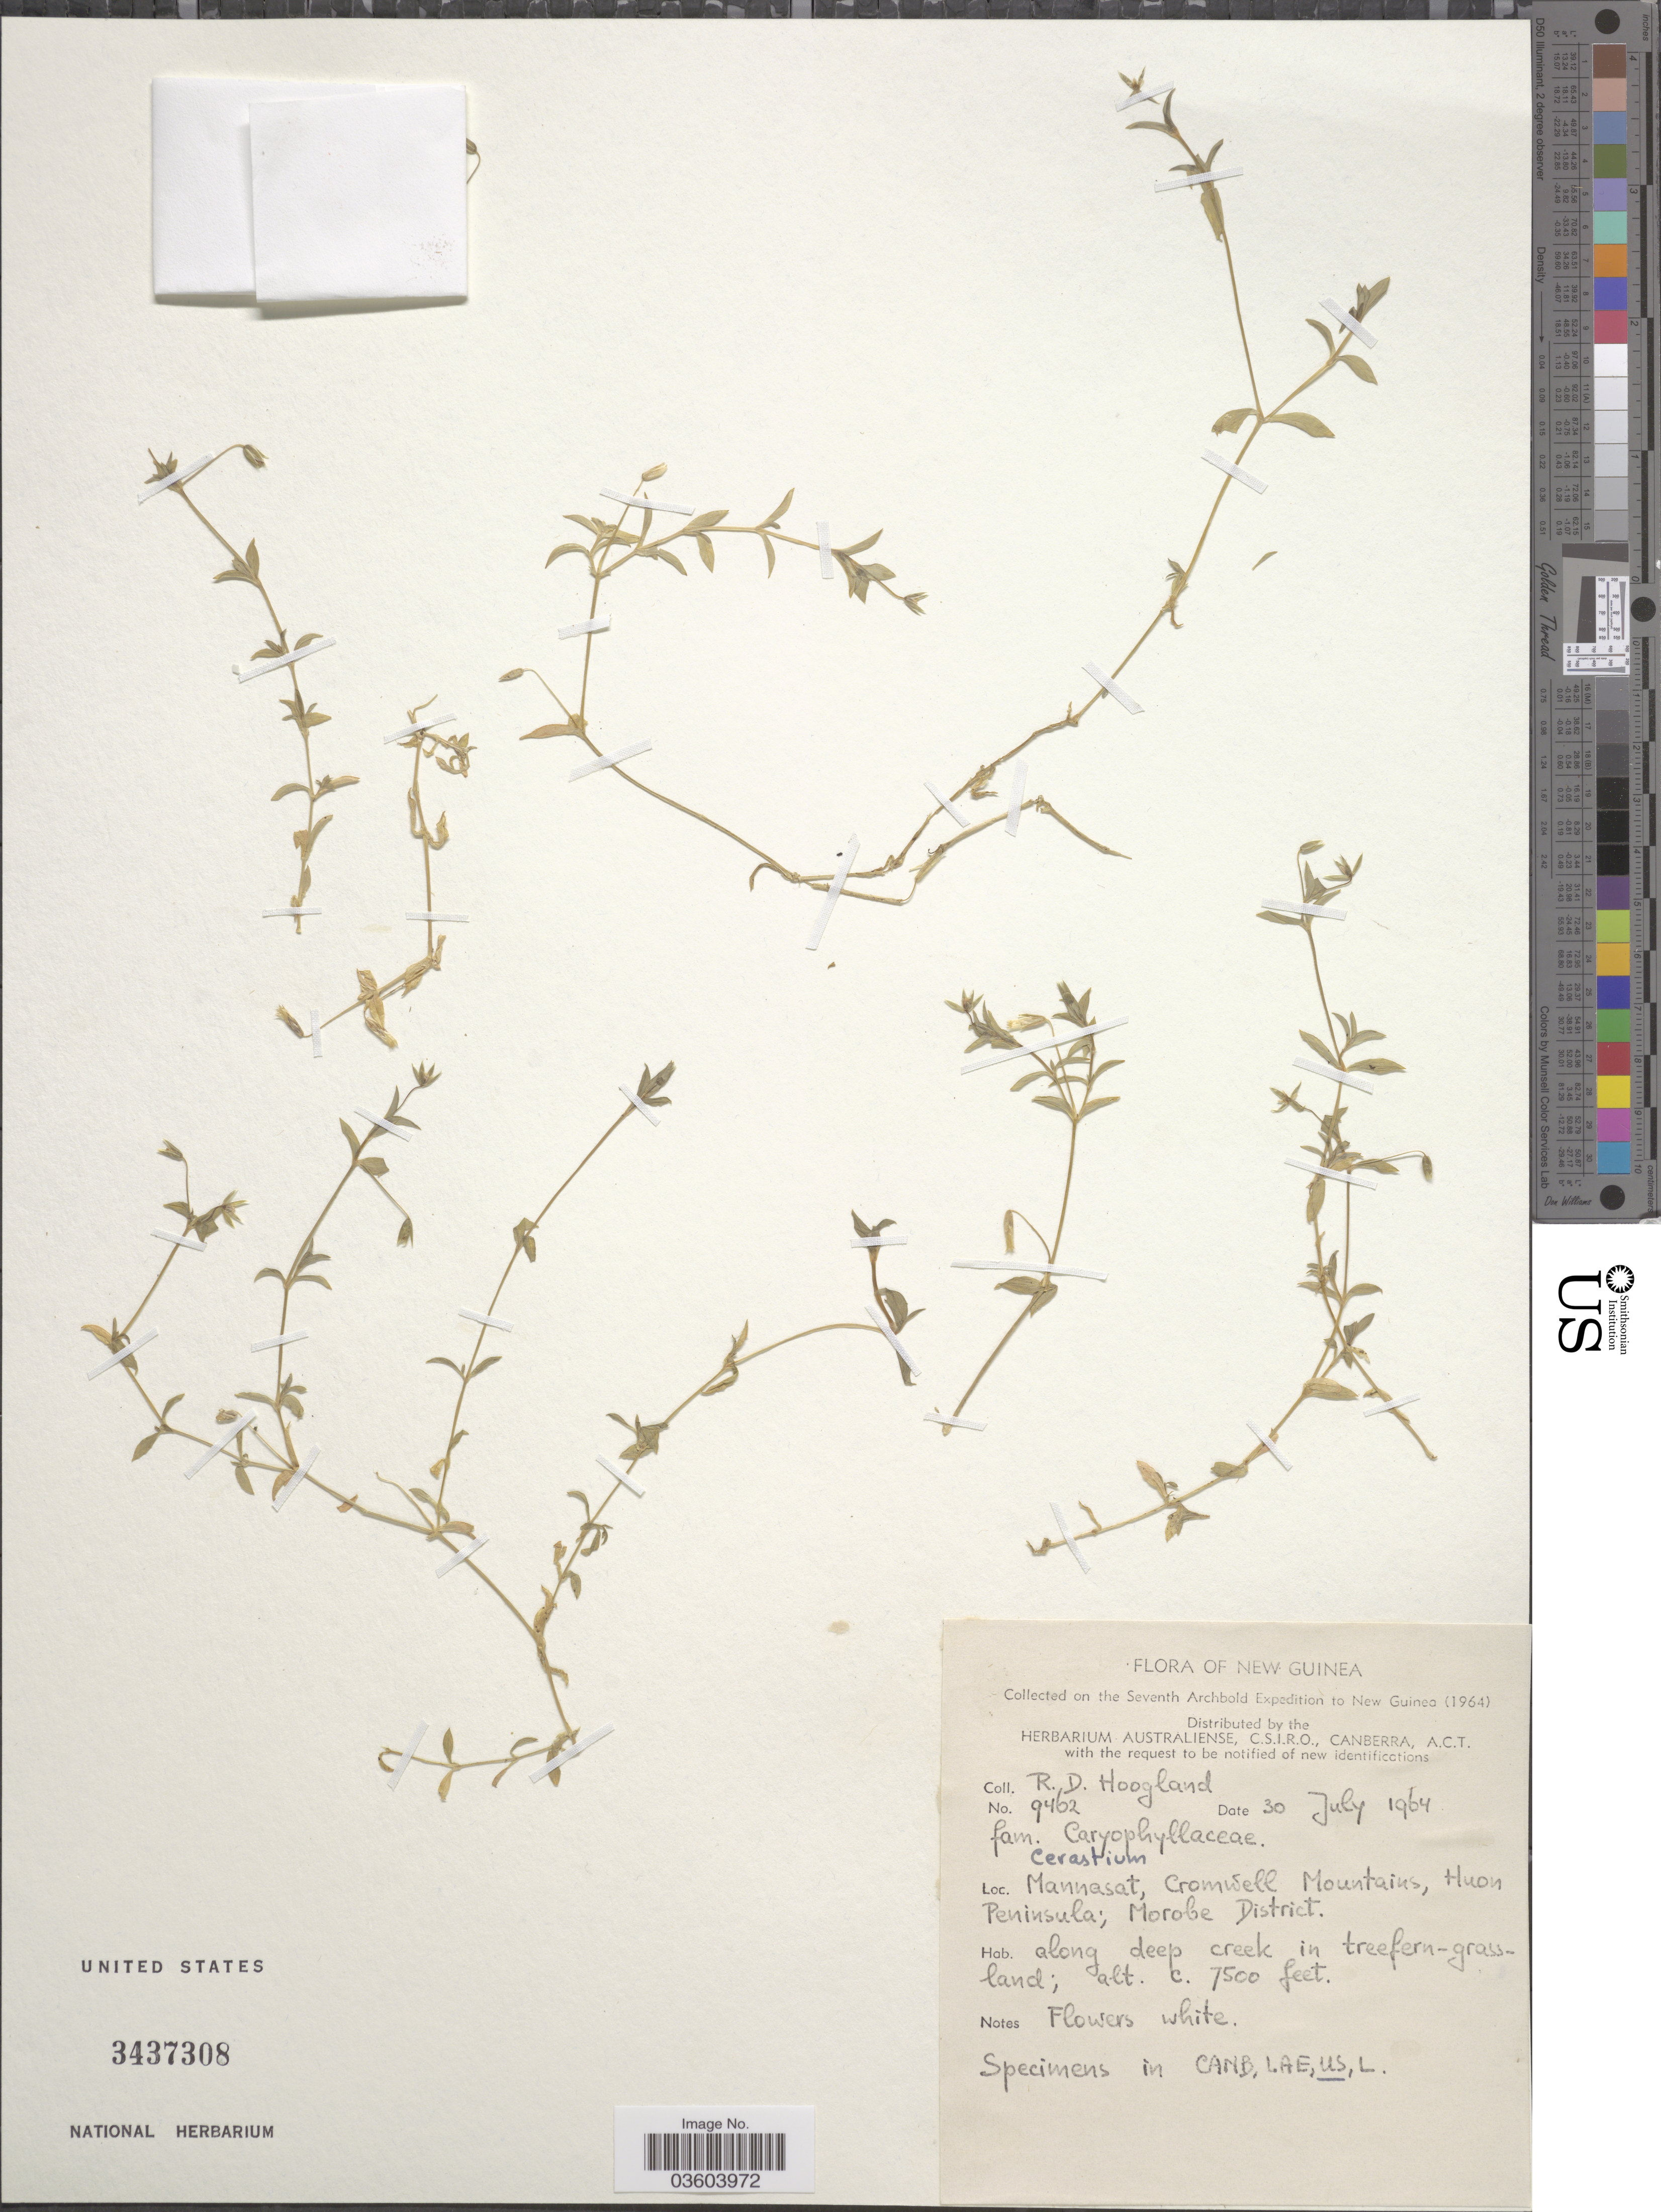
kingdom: Plantae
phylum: Tracheophyta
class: Magnoliopsida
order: Caryophyllales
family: Caryophyllaceae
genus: Cerastium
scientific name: Cerastium sp.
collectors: R. D. Hoogland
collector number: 9462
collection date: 1964-07-30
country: Papua New Guinea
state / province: Morobe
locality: New Guinea. Mannesat, Cromwell Mountains, Huon Peninsula; Morobe District.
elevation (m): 2286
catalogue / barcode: US 3437308